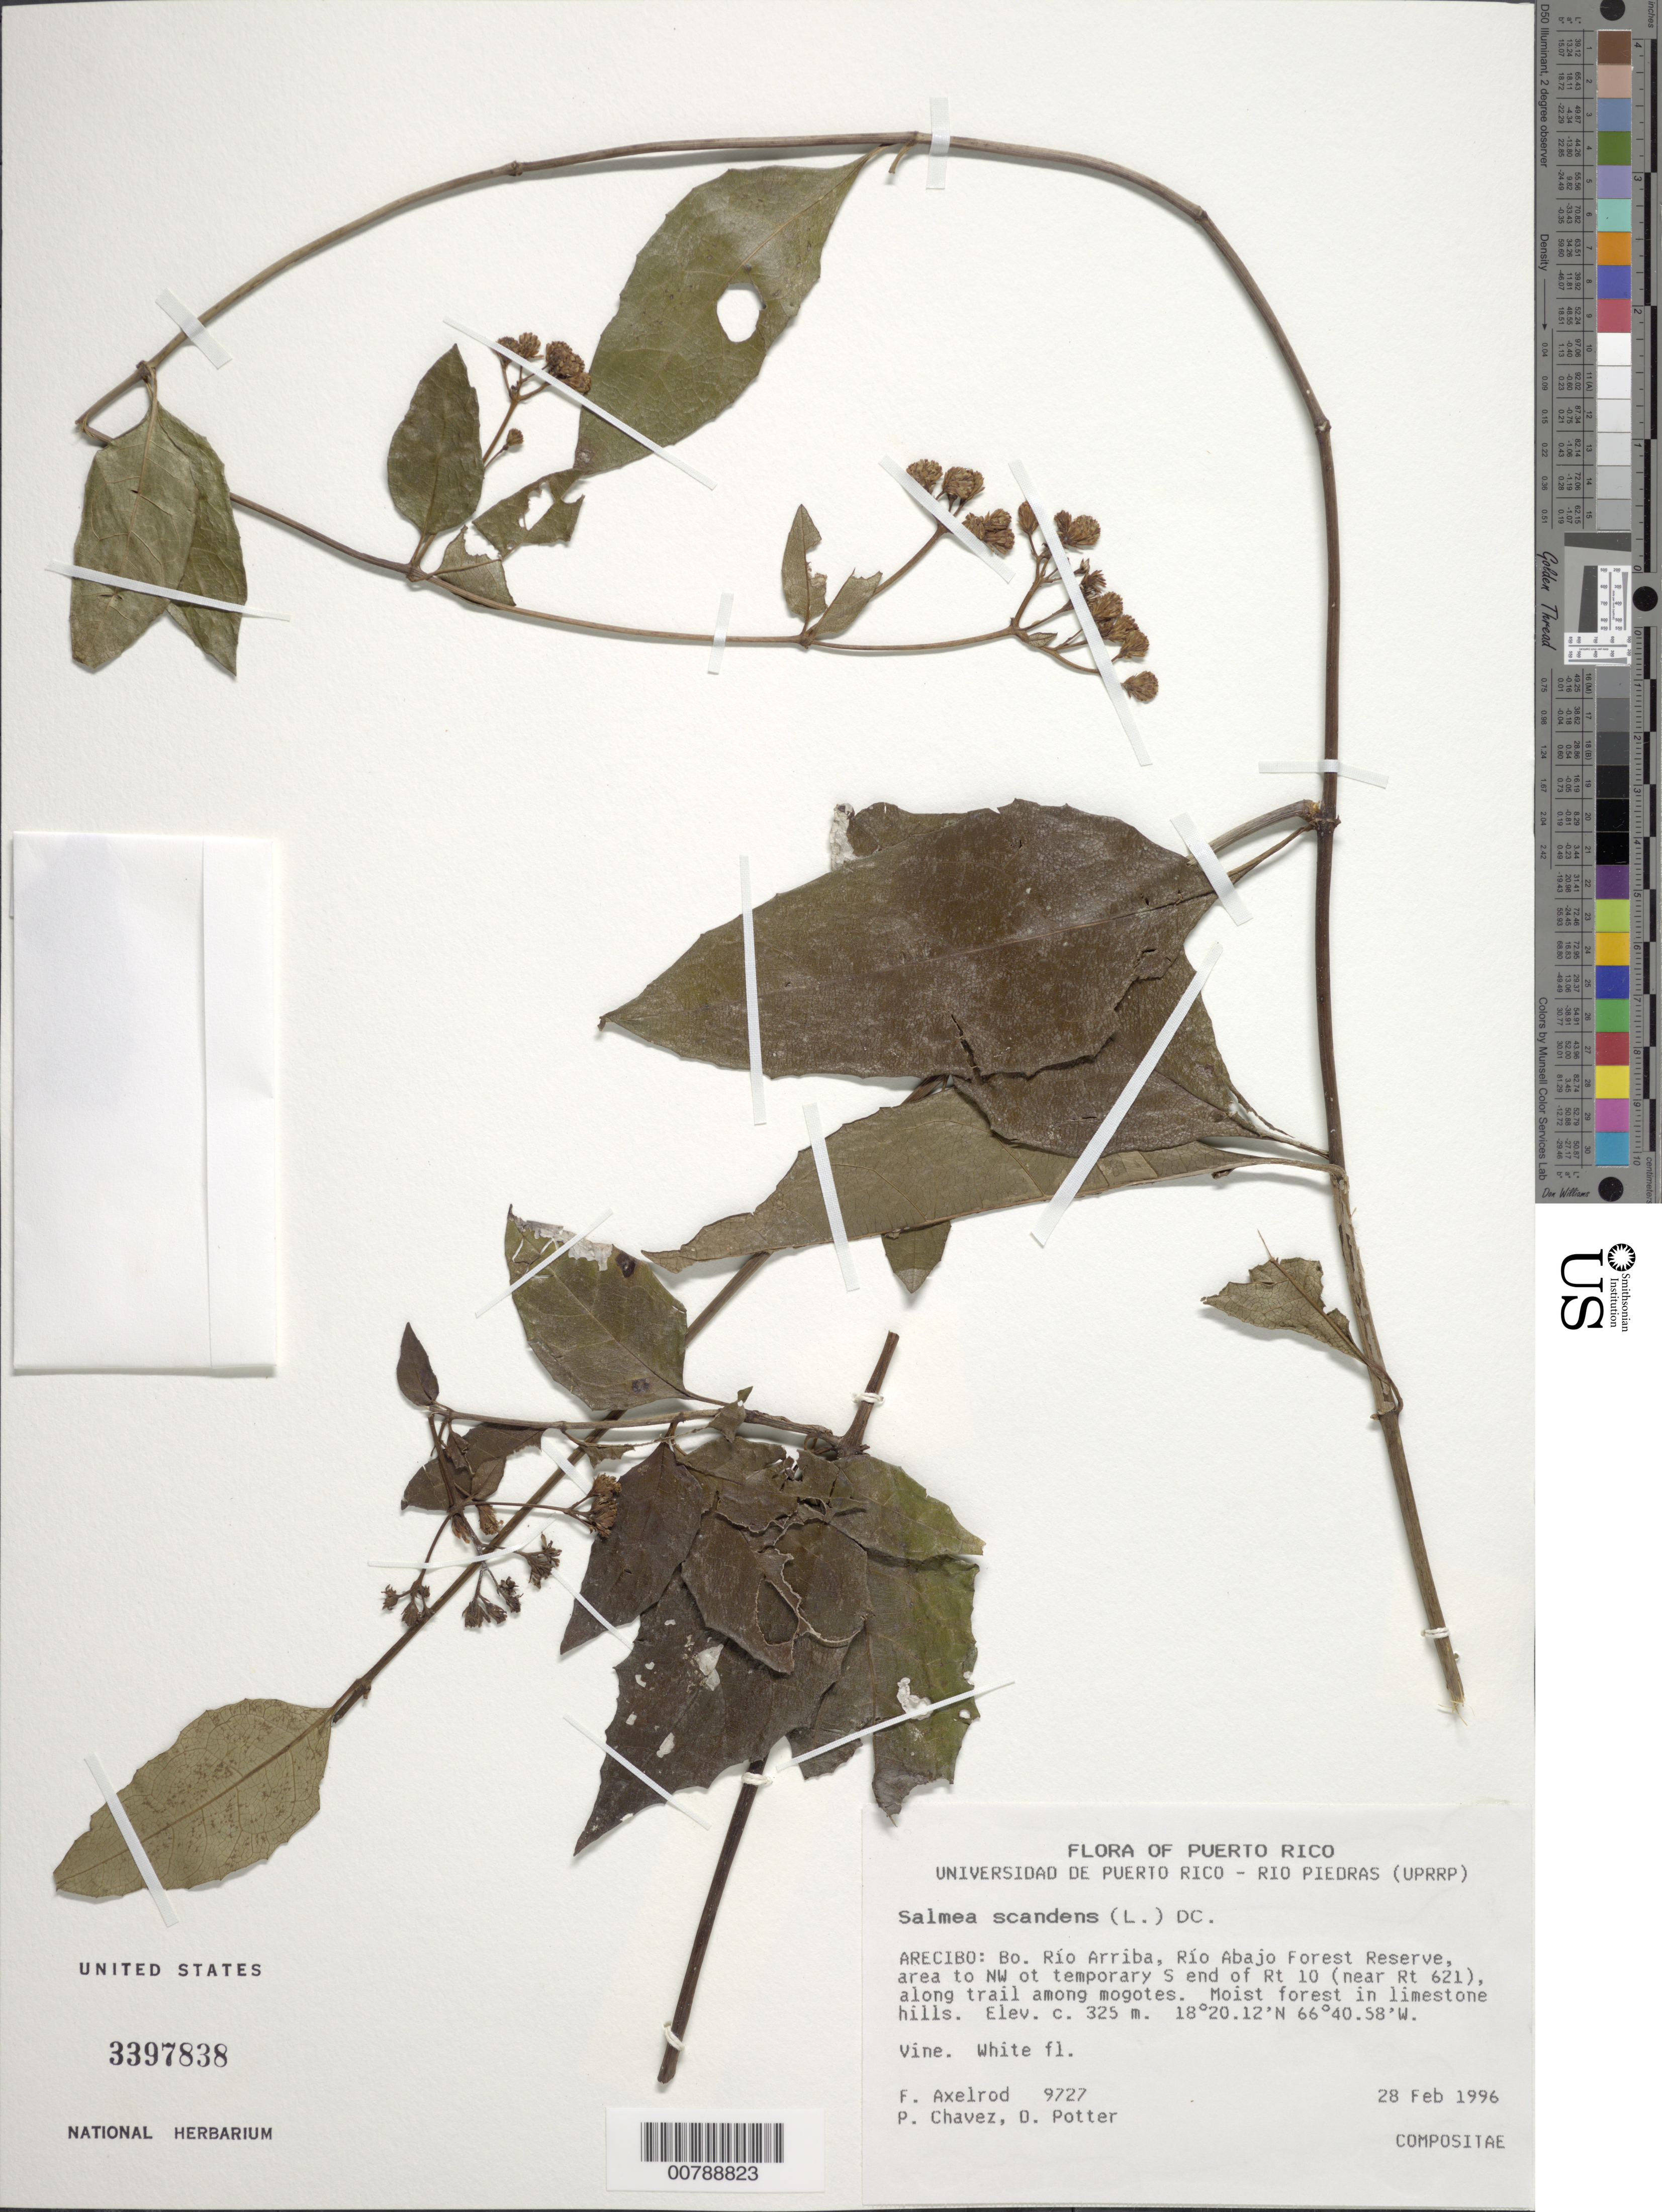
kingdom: Plantae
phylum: Tracheophyta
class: Magnoliopsida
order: Asterales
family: Asteraceae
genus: Salmea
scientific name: Salmea scandens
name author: (L.) DC.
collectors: F. S. Axelrod, P. Chavez & O. Potter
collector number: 9727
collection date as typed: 28 Feb 1996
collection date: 1996-02-28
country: Puerto Rico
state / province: Arecibo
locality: Arecibo: Bo. Río Arriba, Río Abajo Forest Reserve, area NW of temporary S end of Rt 10 (near Rt 621), along trail among mogotes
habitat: Moist forest in limestone hills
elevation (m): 325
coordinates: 18.33533333, -66.67633333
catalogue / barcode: US 3397838